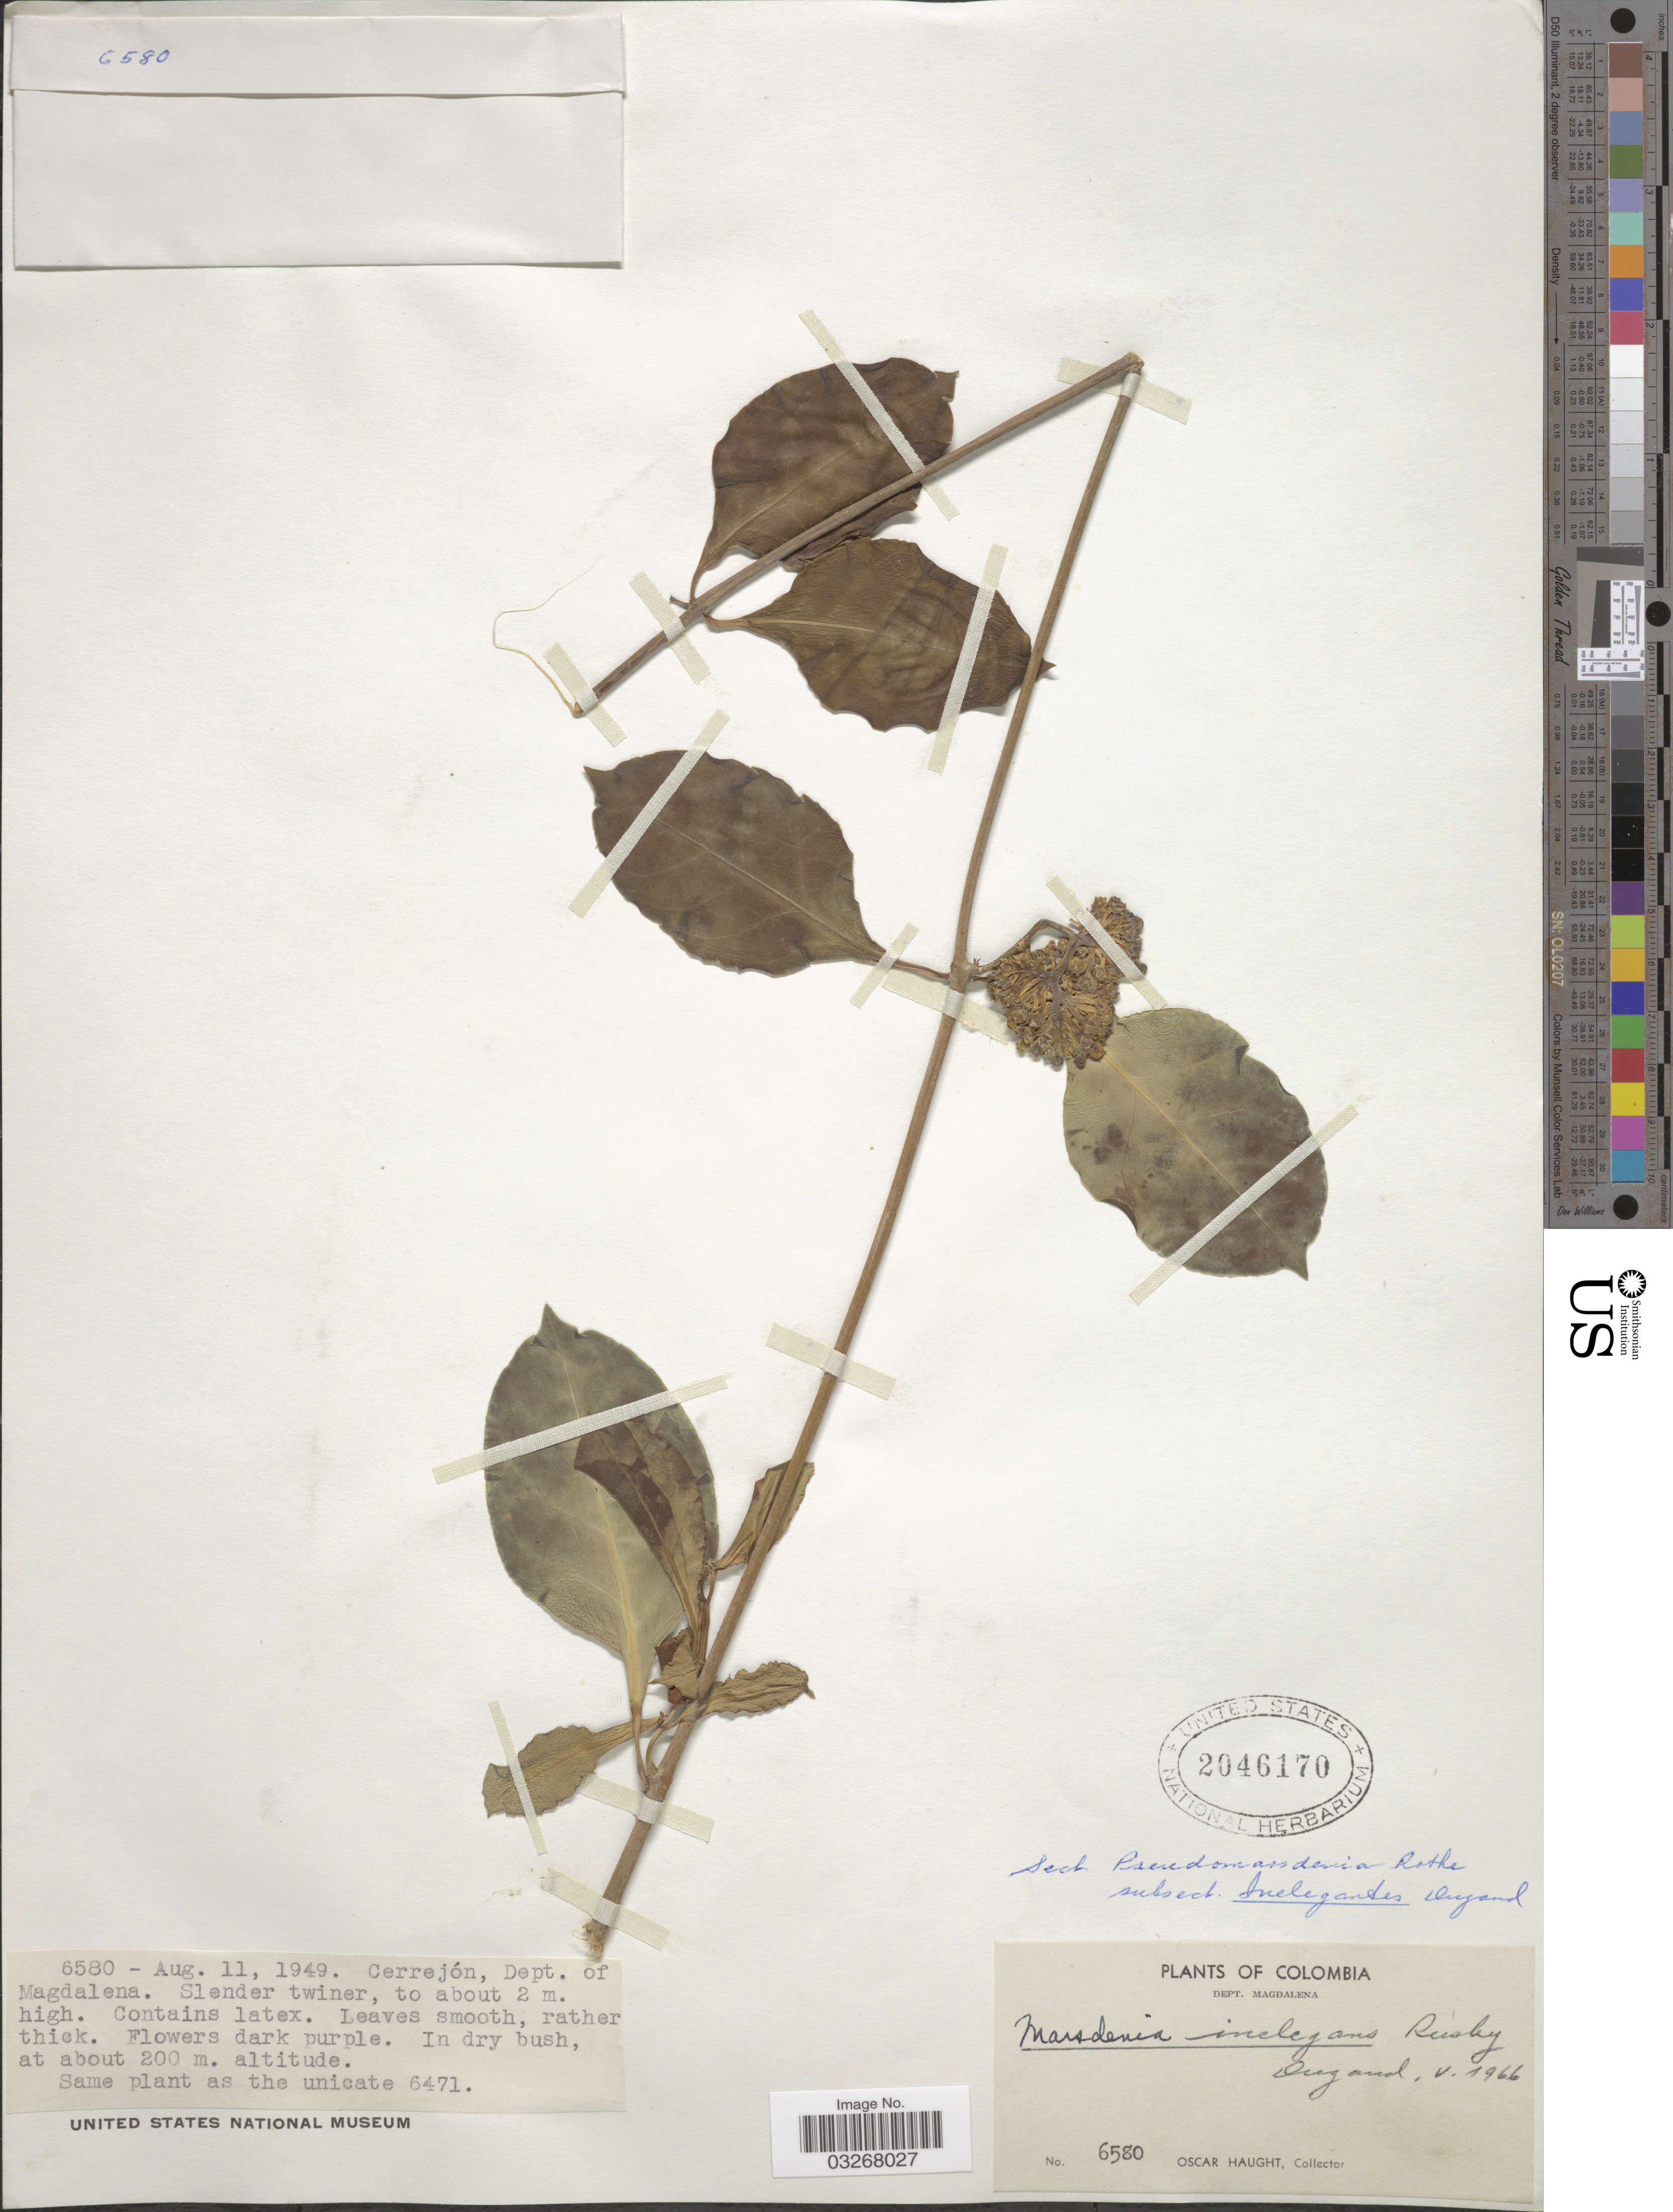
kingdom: Plantae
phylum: Tracheophyta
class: Magnoliopsida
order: Gentianales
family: Apocynaceae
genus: Marsdenia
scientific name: Marsdenia inelegans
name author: Rusby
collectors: O. Haught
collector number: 6580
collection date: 1949-08-11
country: Colombia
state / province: Magdalena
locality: Cerrejón, Dept. of Magdalena.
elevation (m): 200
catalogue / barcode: US 2046170